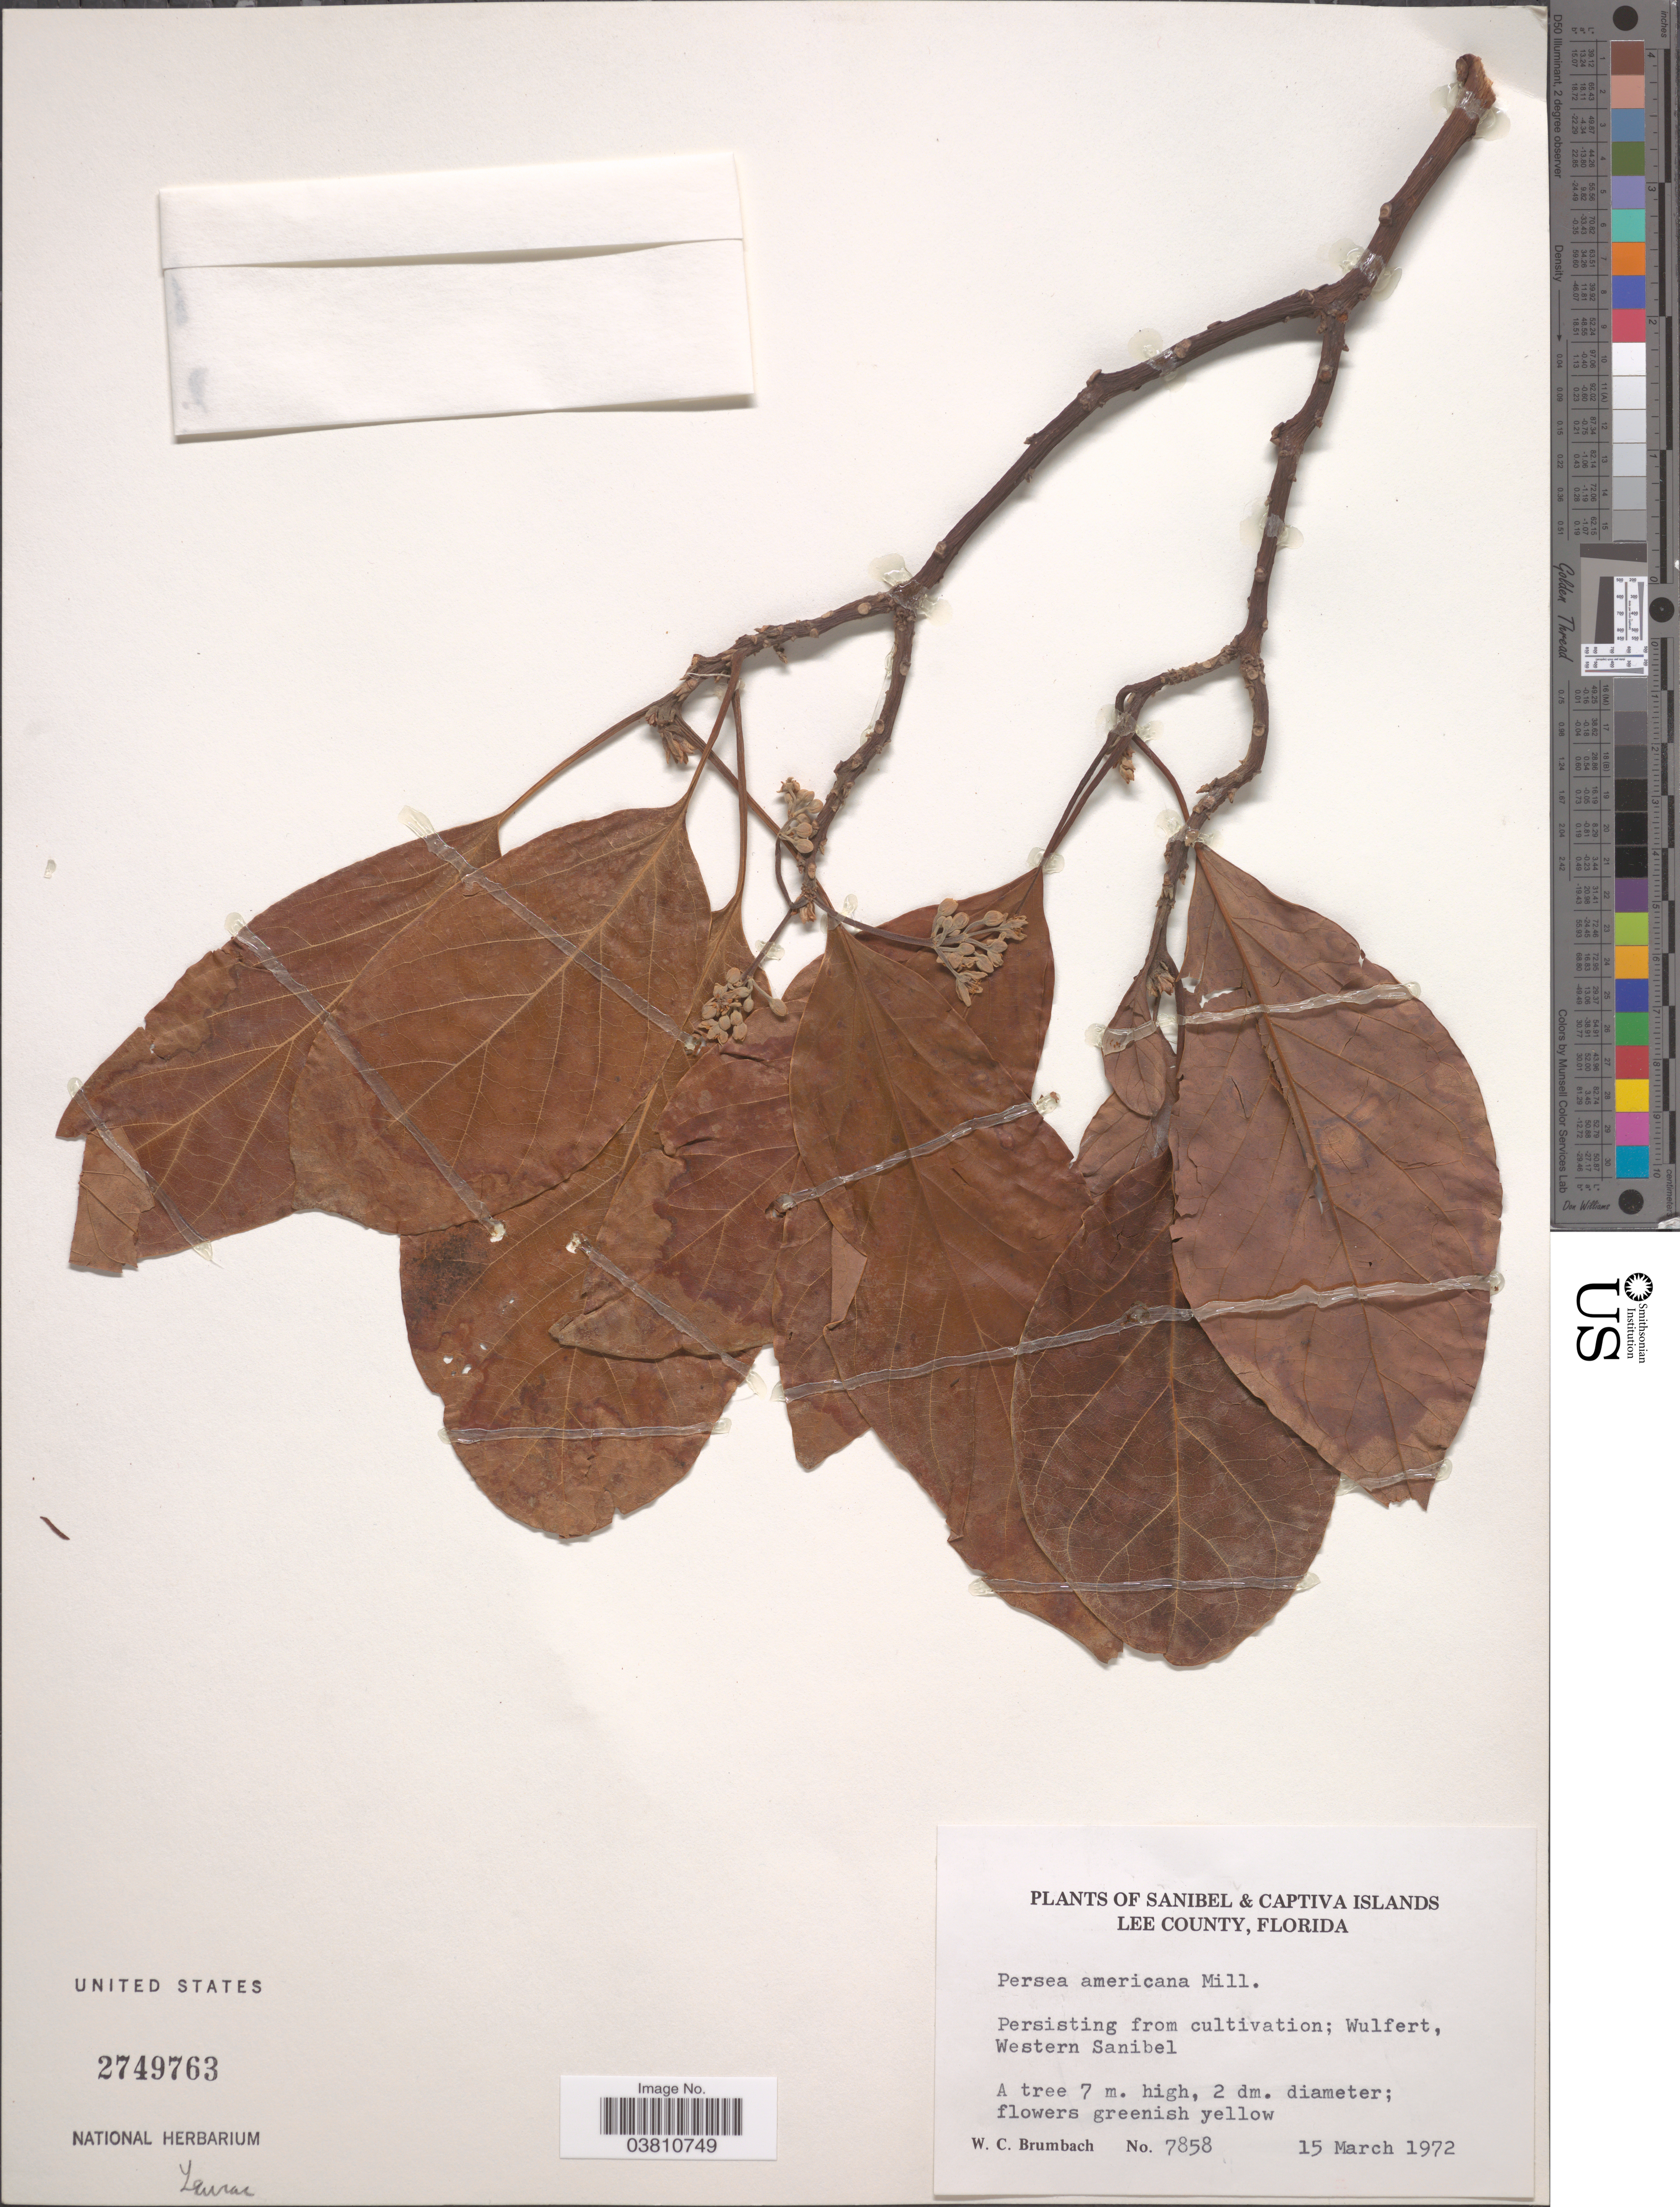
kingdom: Plantae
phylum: Tracheophyta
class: Magnoliopsida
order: Laurales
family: Lauraceae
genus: Persea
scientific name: Persea americana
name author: Mill.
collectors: W. C. Brumbach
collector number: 7858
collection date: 1972-03-15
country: United States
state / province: Florida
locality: Sanibel Islands. Lee County. Wulfert, Western Sanibel.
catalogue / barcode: US 2749763